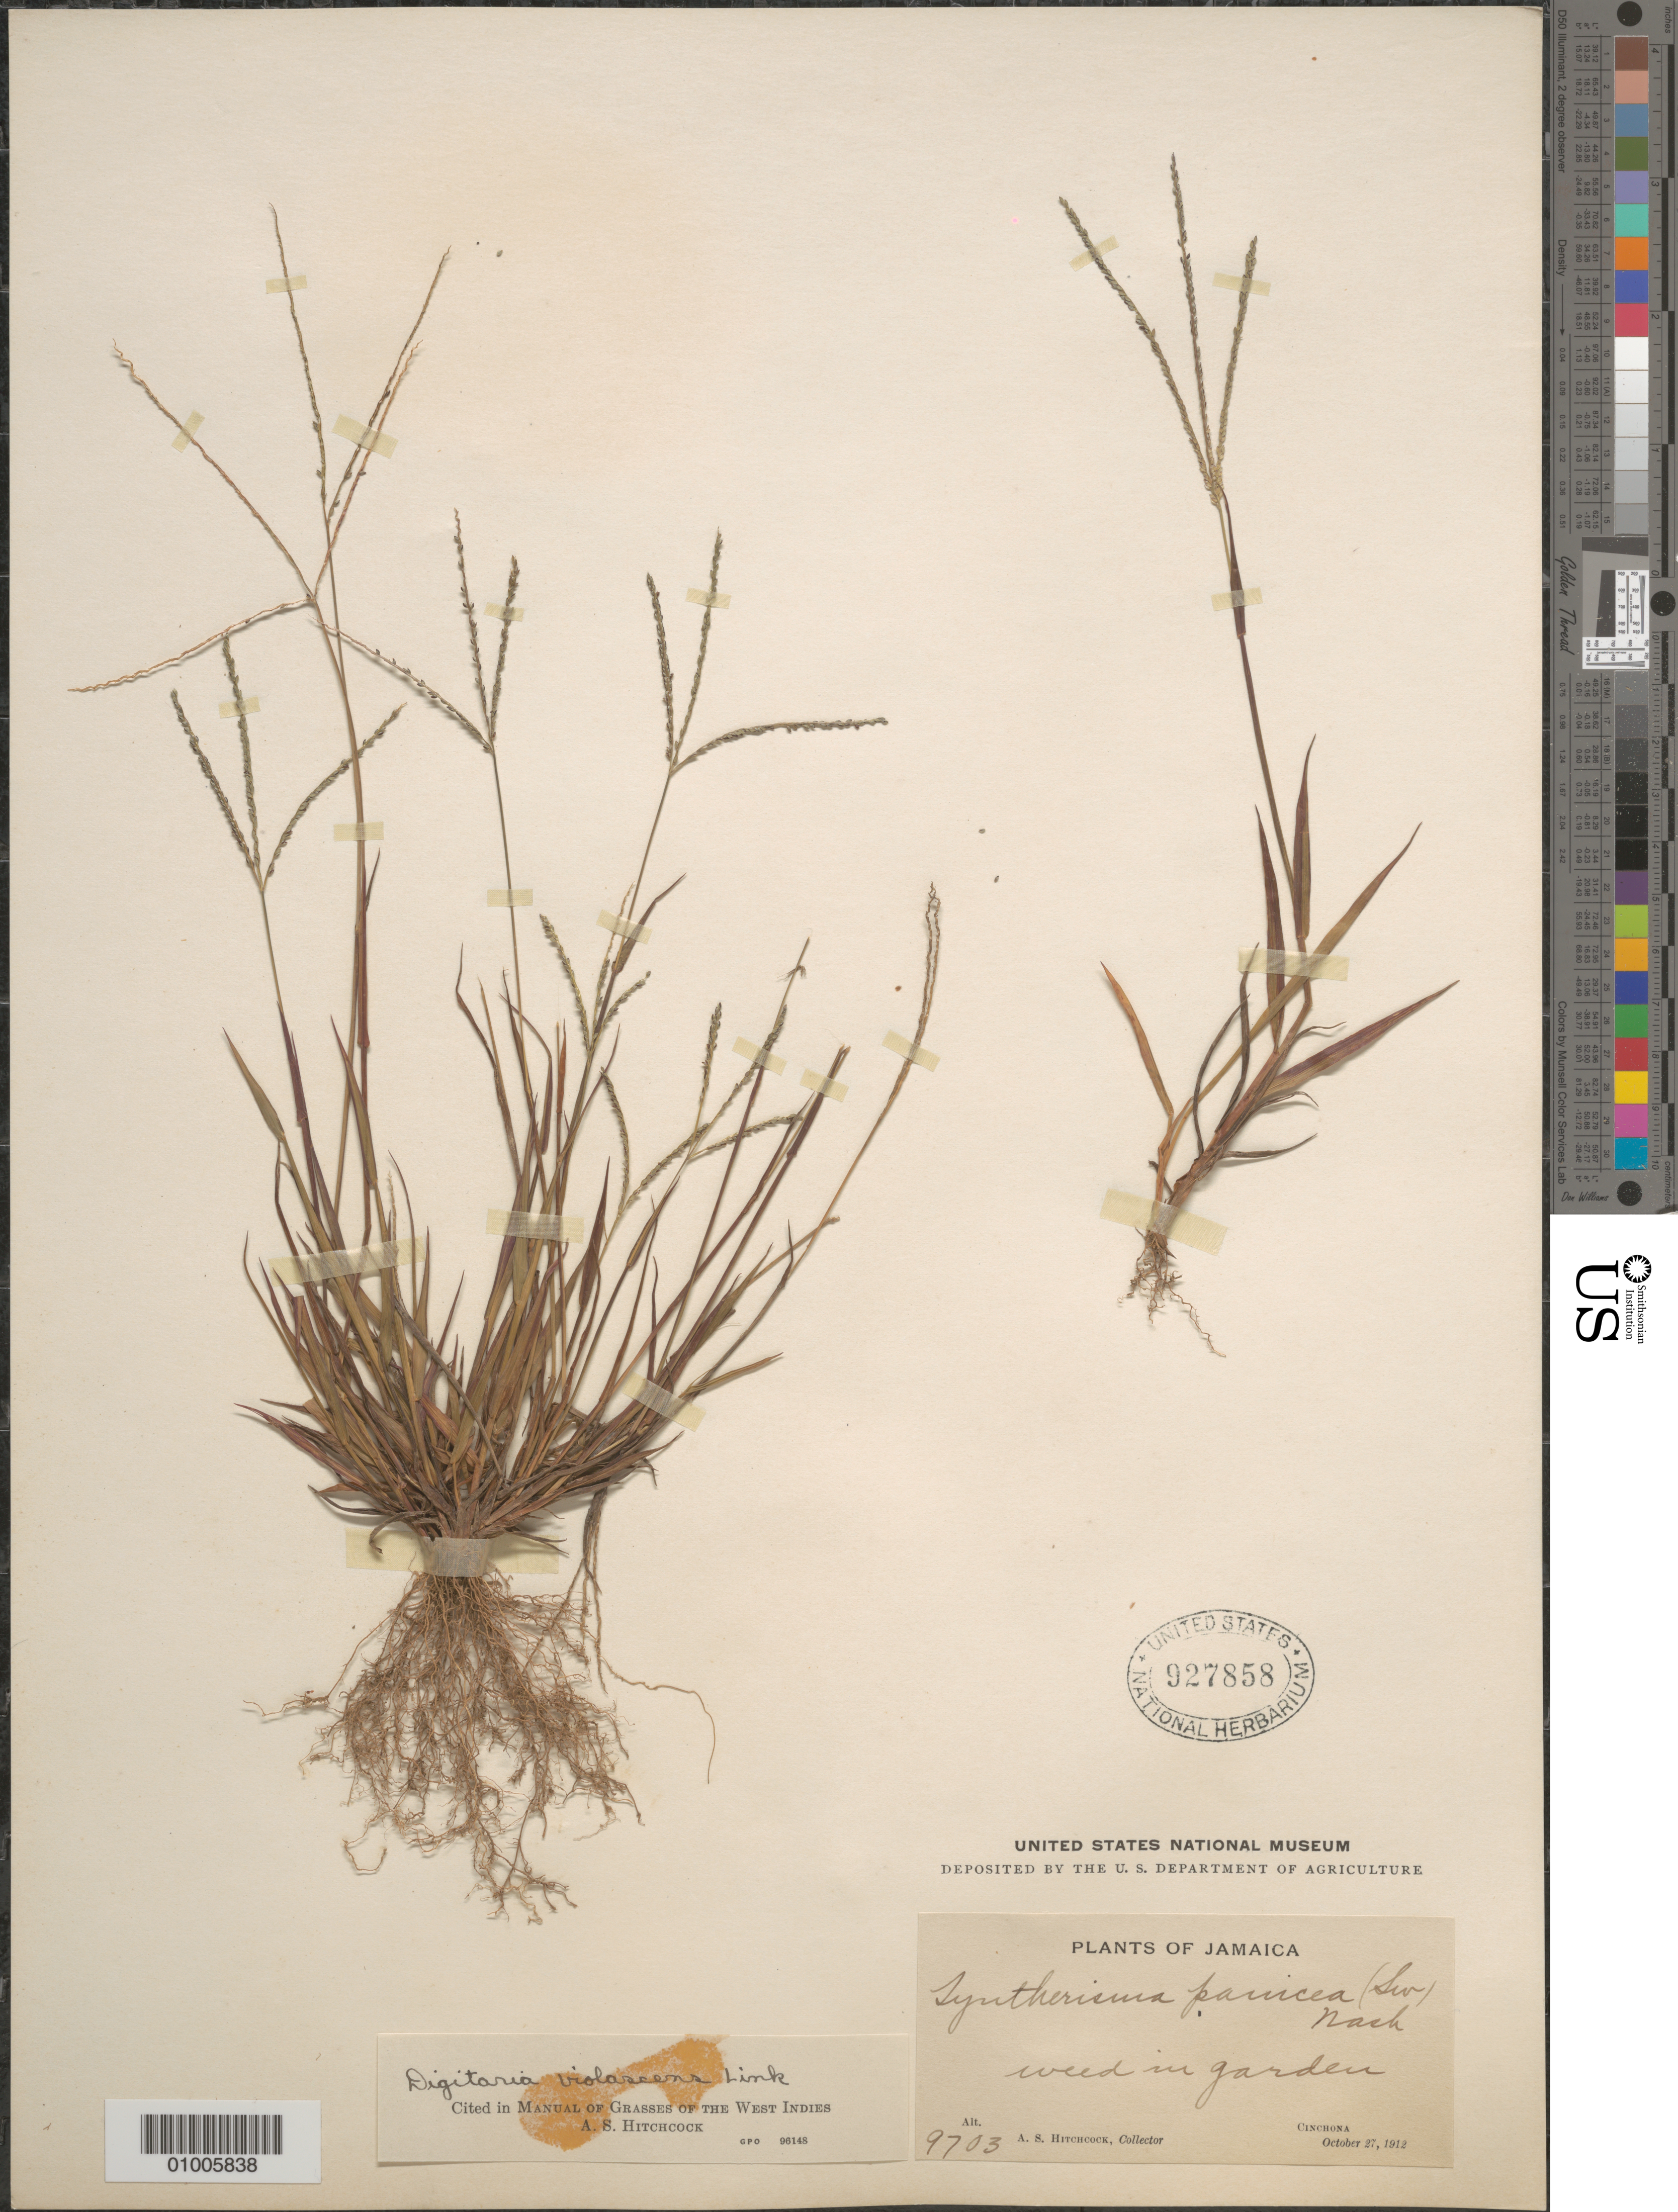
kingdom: Plantae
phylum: Tracheophyta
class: Liliopsida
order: Poales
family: Poaceae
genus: Digitaria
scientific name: Digitaria violascens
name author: Link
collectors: A. S. Hitchcock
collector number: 9703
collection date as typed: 27 Oct 1912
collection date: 1912-10-27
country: Jamaica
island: Jamaica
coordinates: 0 N, 0 E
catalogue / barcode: US 927858